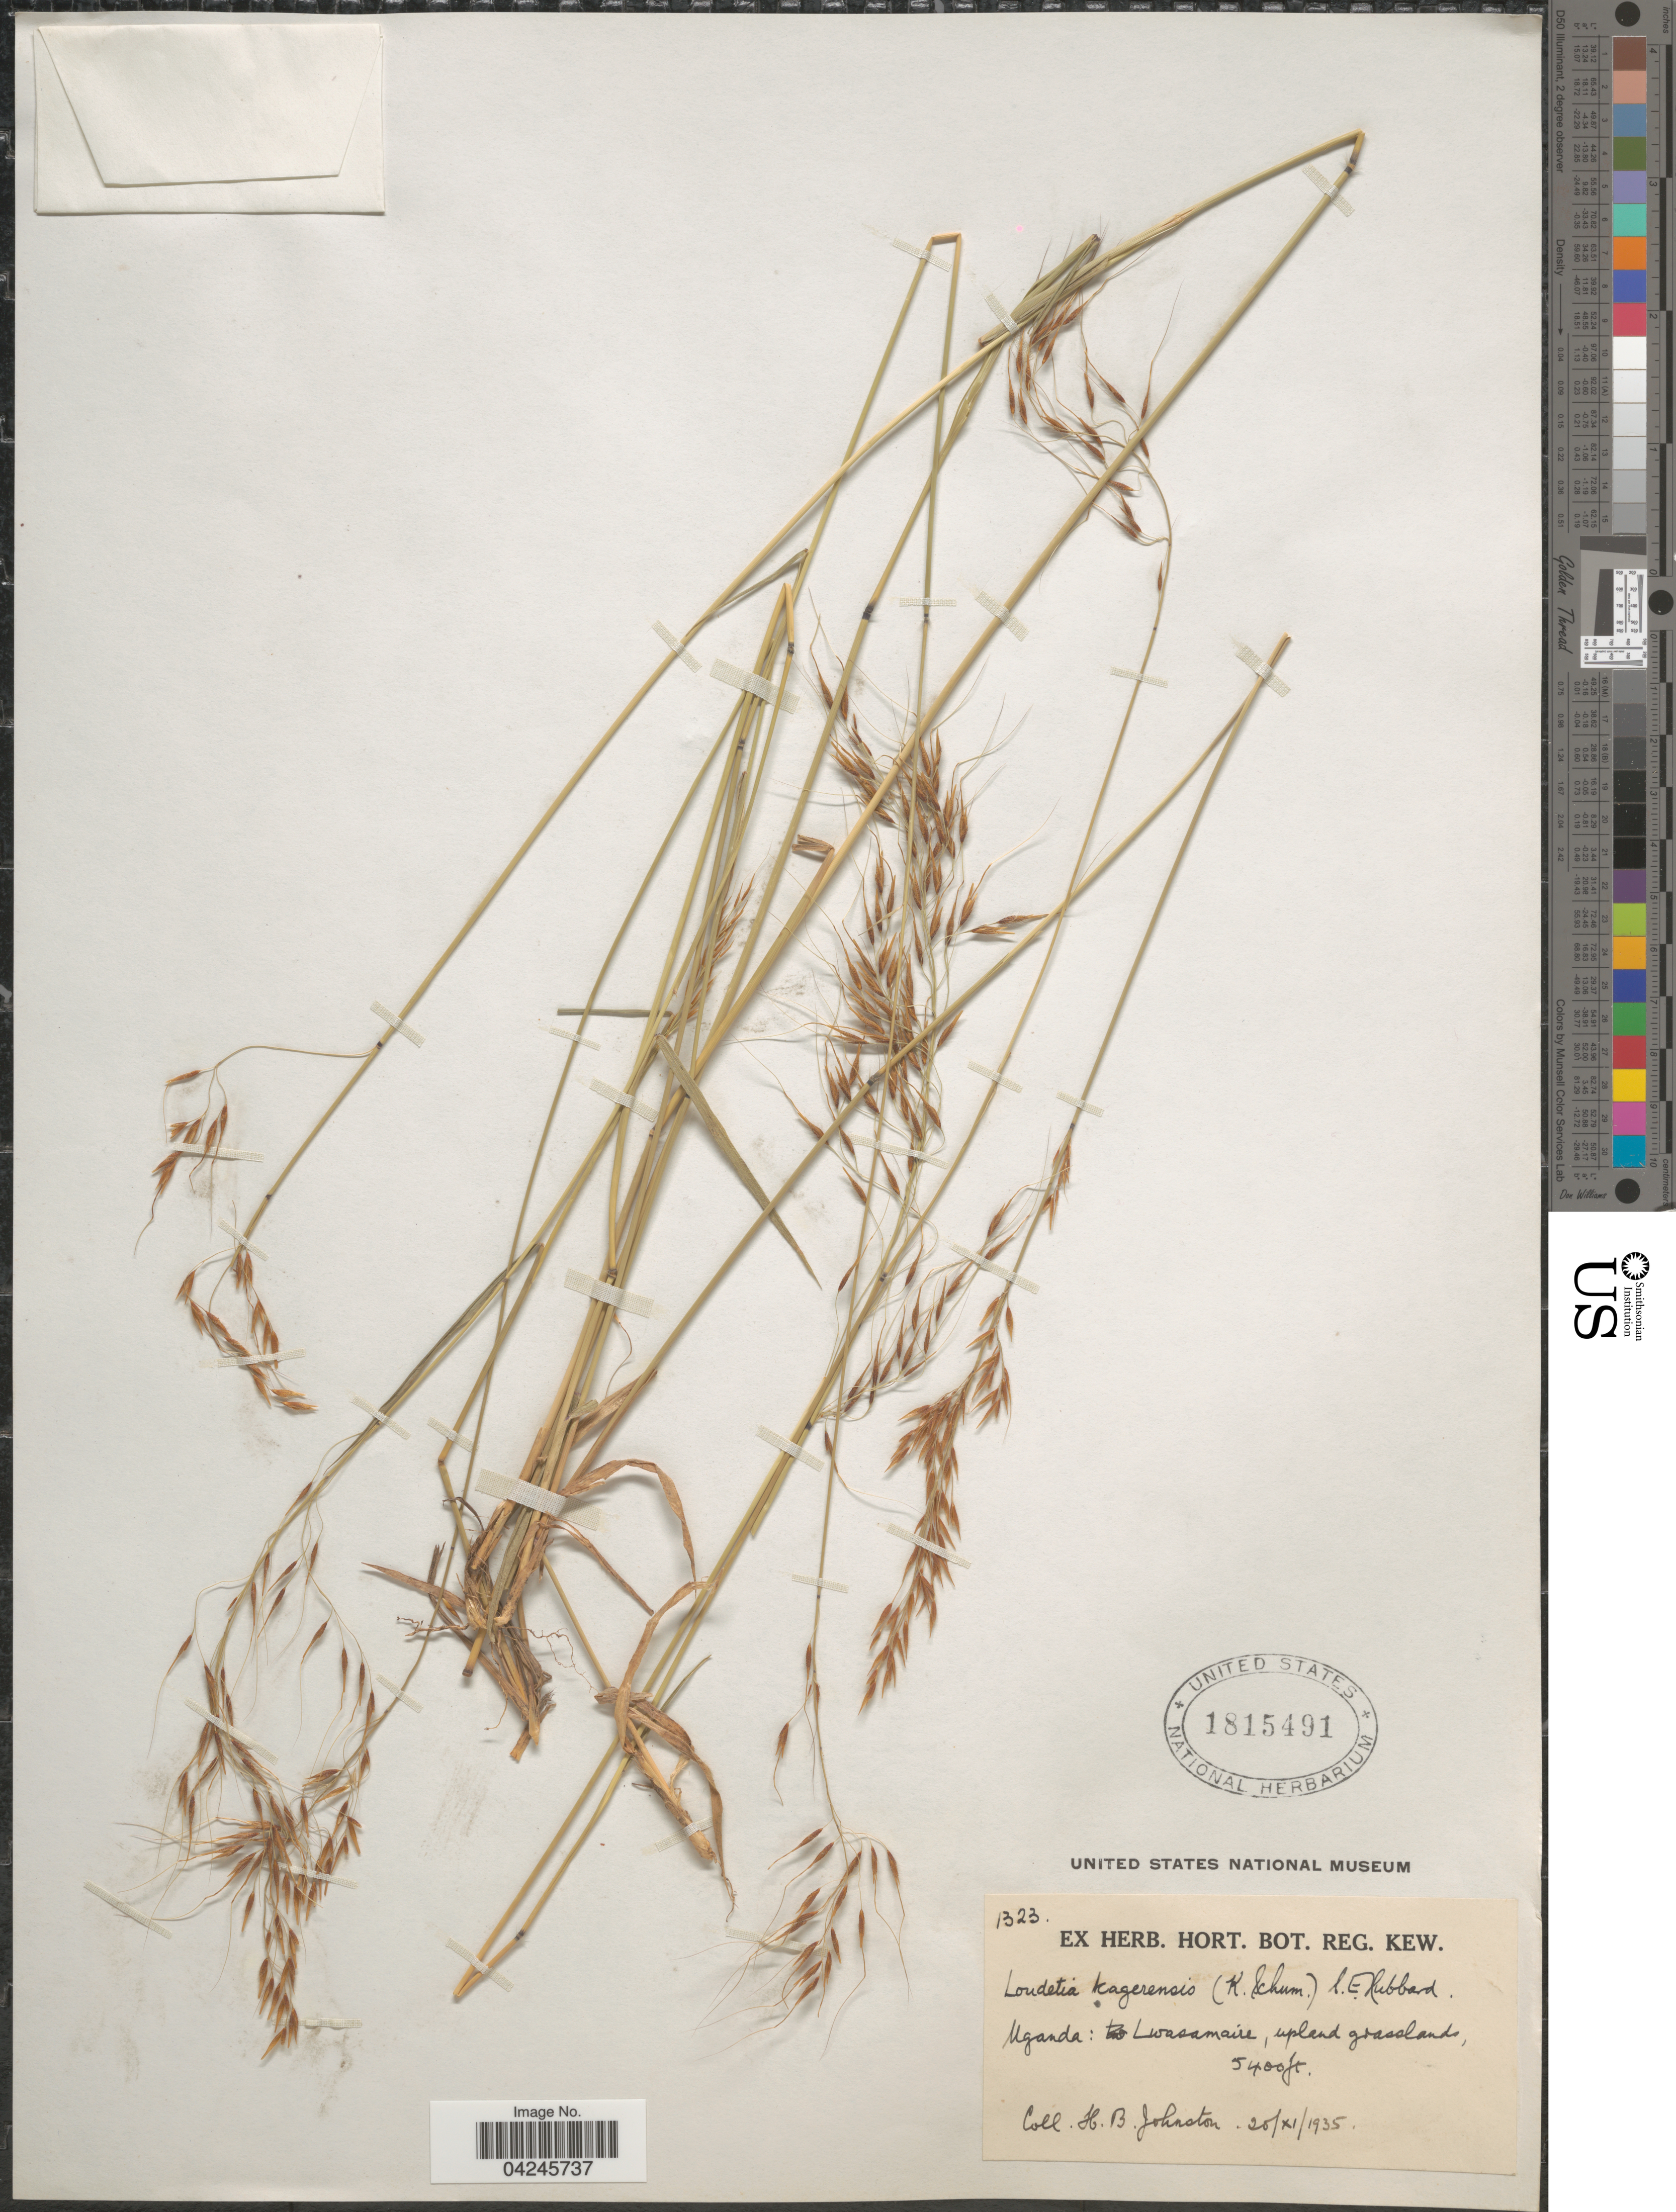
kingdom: Plantae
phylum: Tracheophyta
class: Liliopsida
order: Poales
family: Poaceae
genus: Loudetia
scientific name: Loudetia kagerensis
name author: (K. Schum.) Hutch.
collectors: H. B. Johnston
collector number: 1323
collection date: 1935-11-25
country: Uganda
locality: Lwasamaire, upland grasslands.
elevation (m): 1646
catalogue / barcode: US 1815491